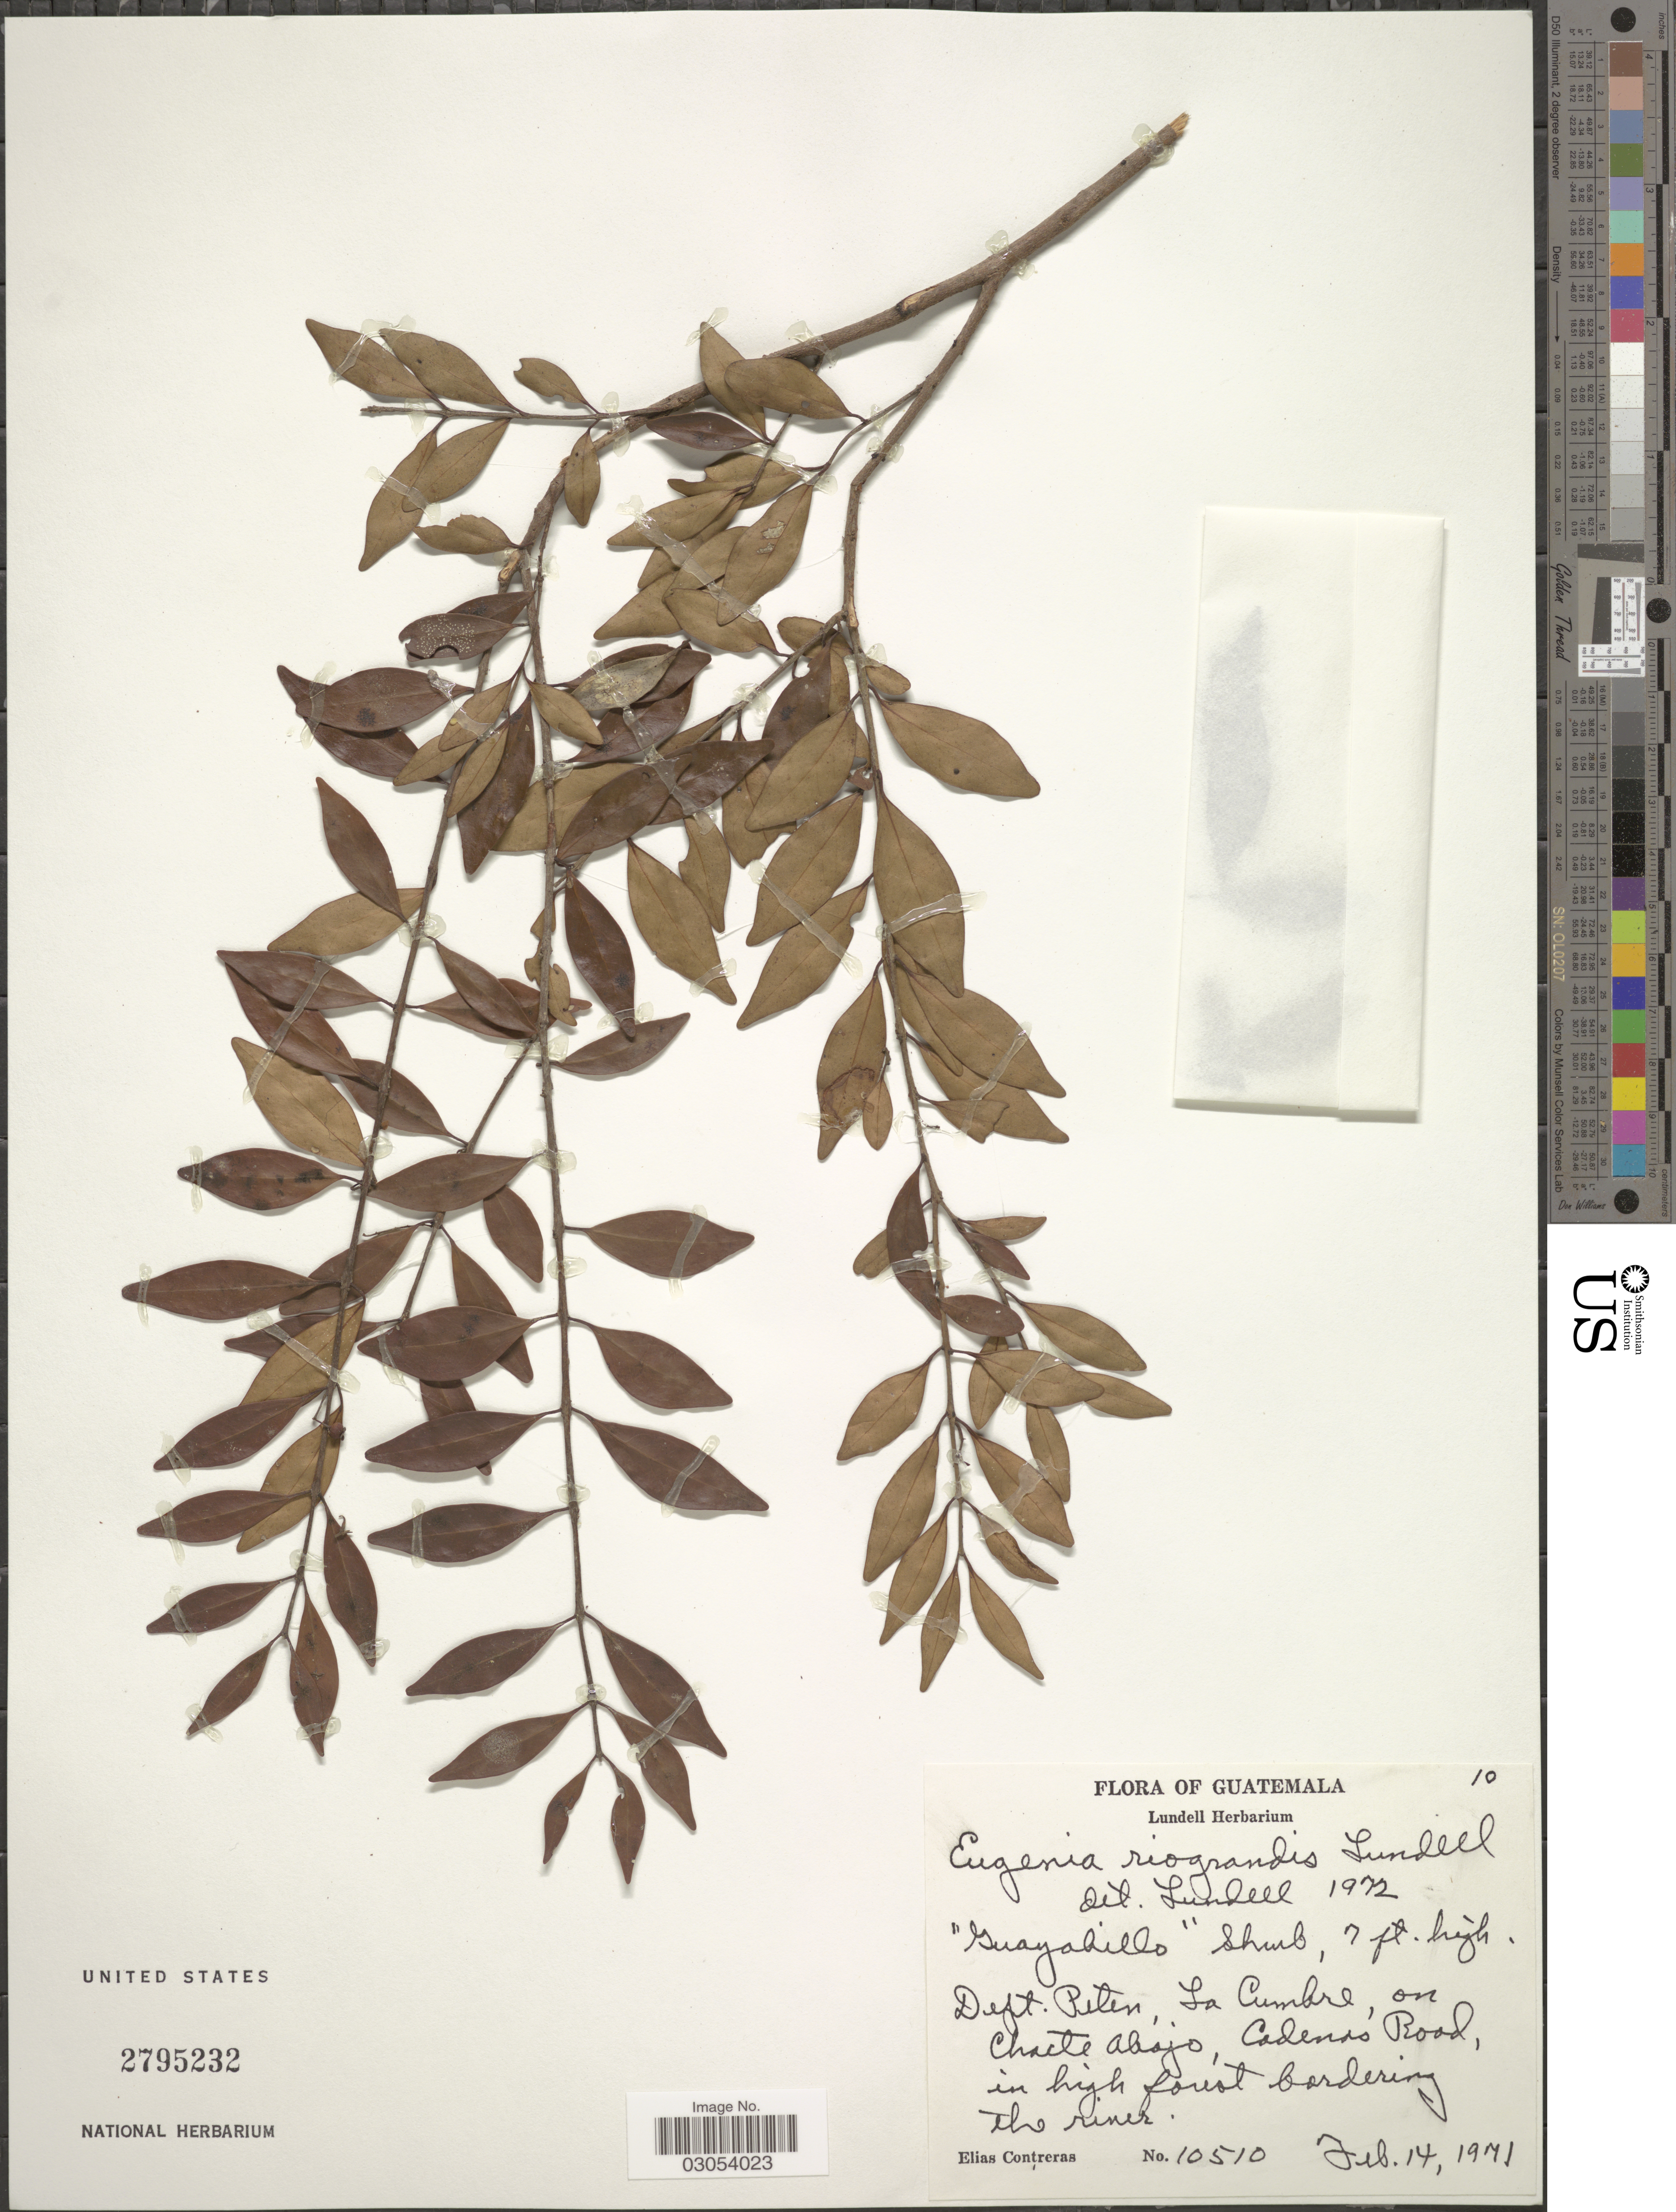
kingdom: Plantae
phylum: Tracheophyta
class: Magnoliopsida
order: Myrtales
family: Myrtaceae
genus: Eugenia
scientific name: Eugenia riograndis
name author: Lundell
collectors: E. Contreras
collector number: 10510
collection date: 1971-02-14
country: Guatemala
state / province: El Petén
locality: Dept. Peten, La Cumbre, on Chacte Abajo, Cadenas Road, in high forest bordering the river.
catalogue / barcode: US 2795232